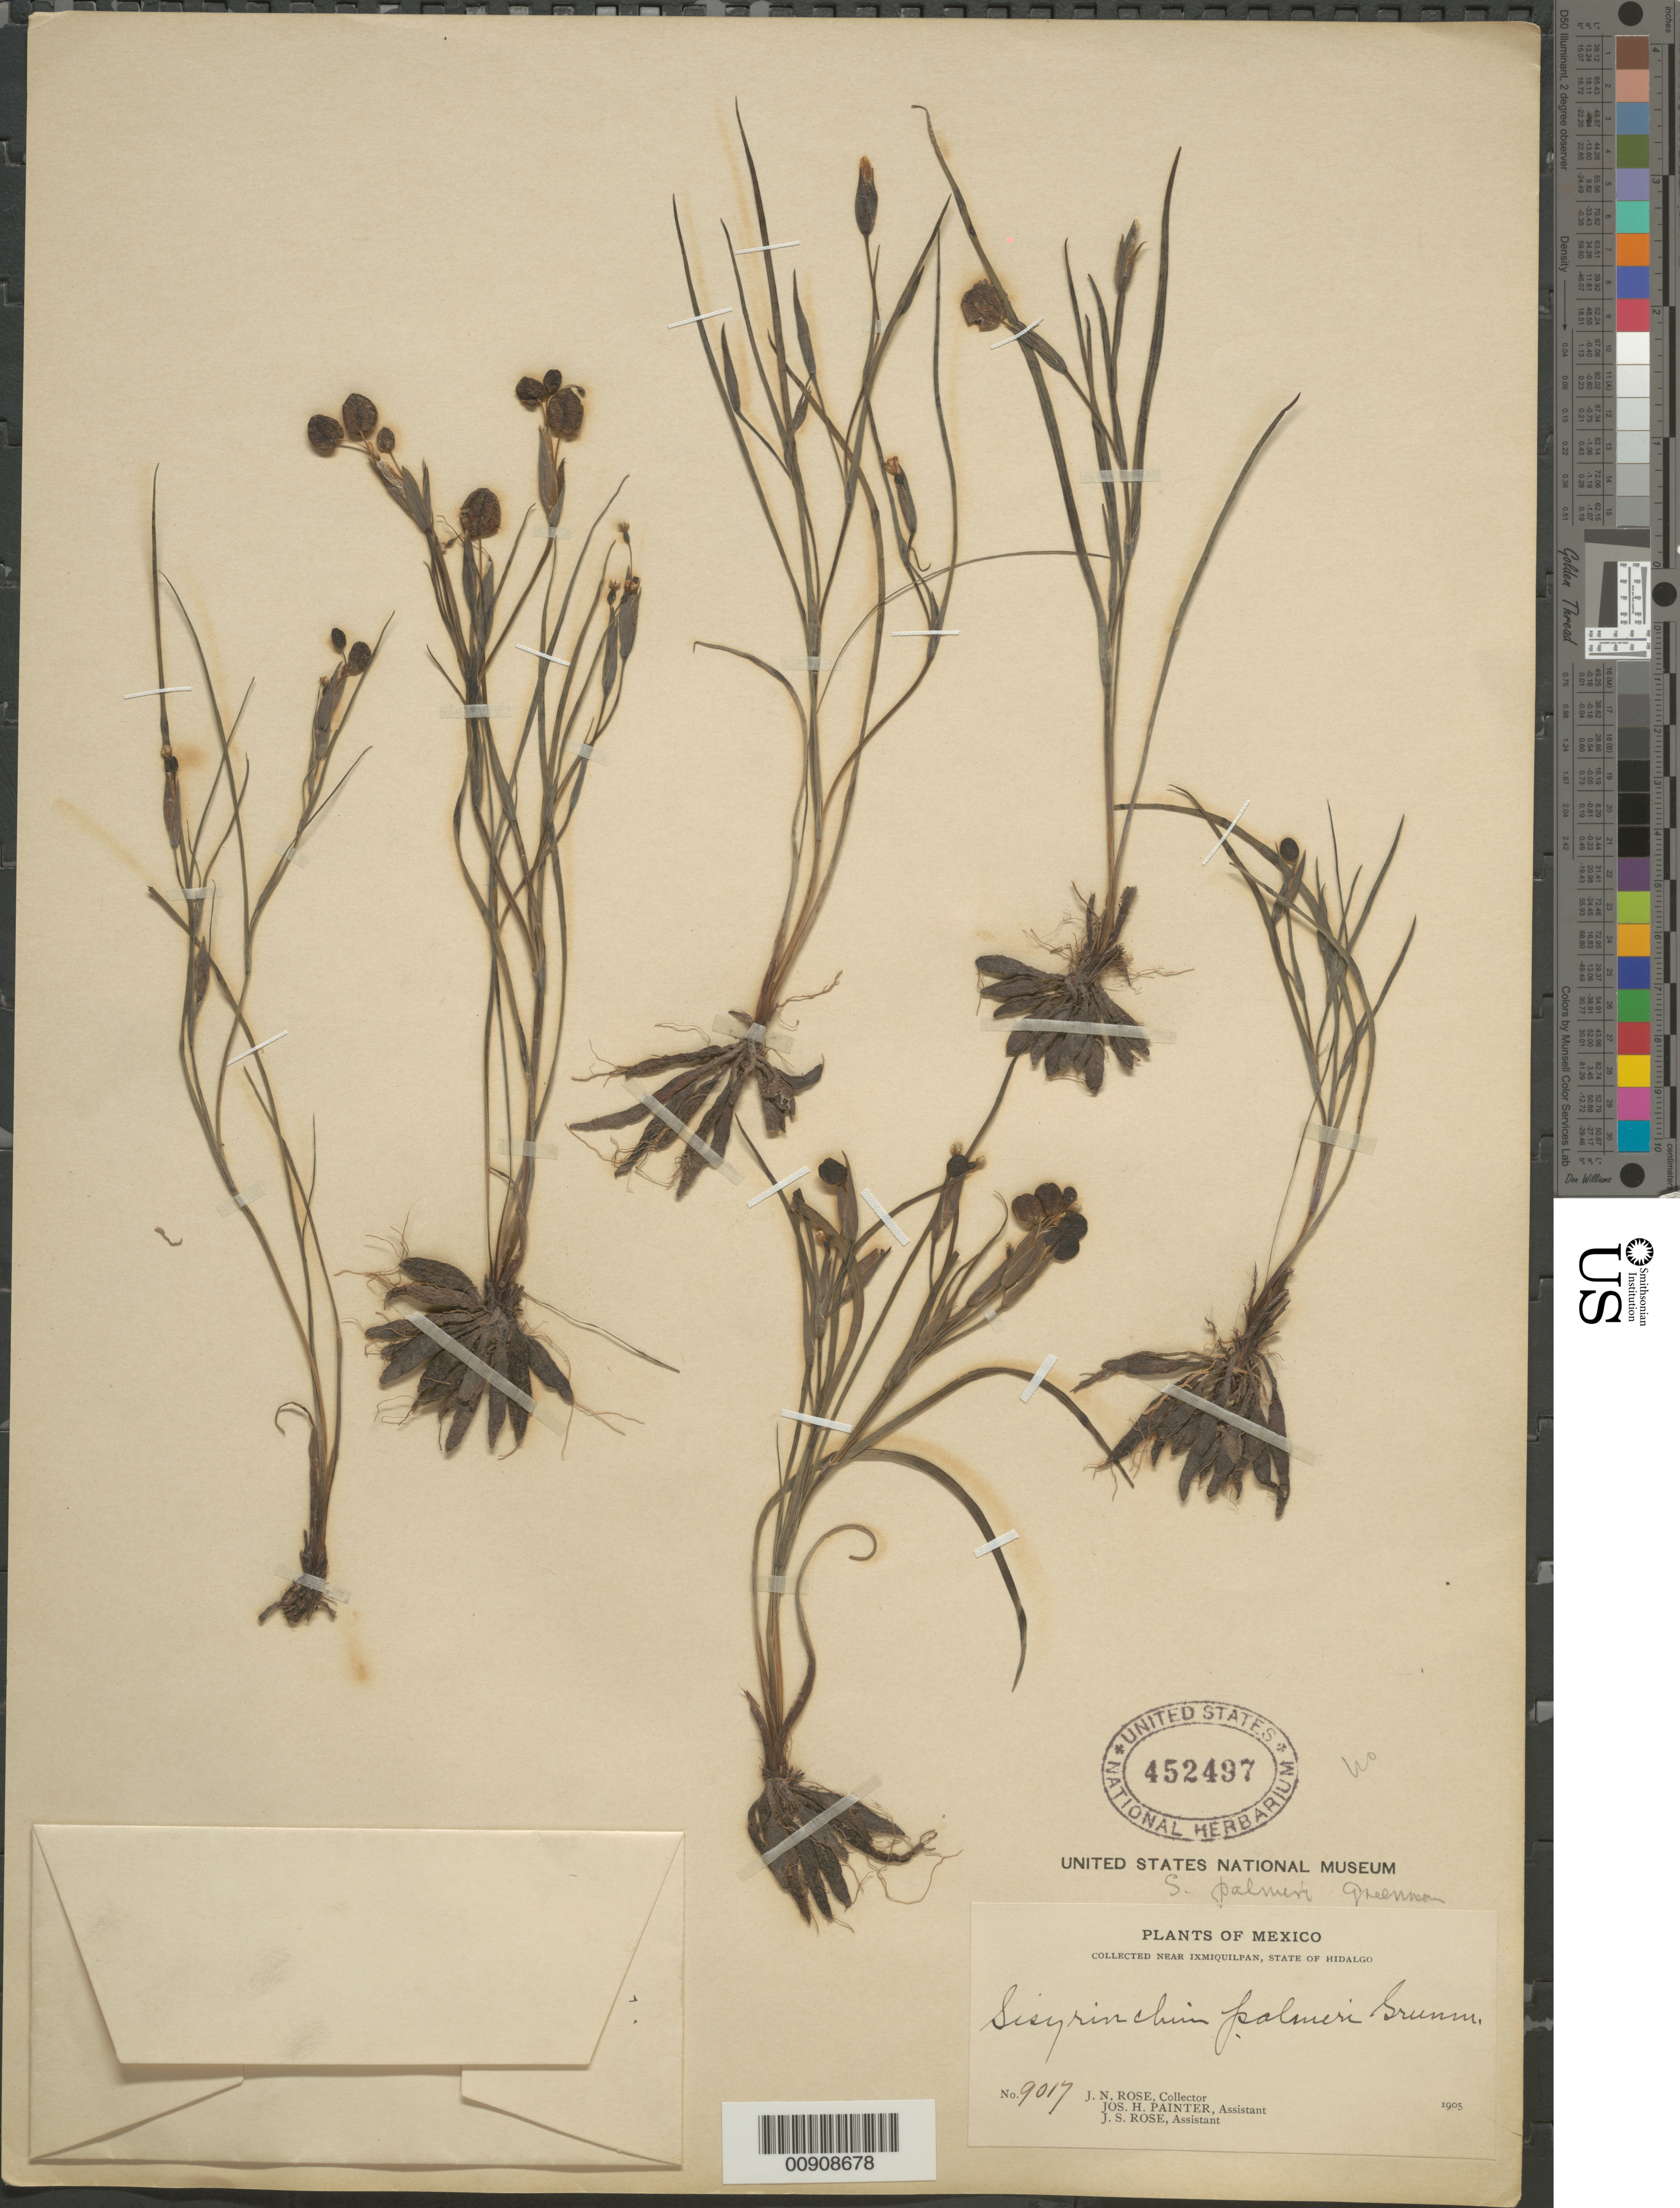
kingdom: Plantae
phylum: Tracheophyta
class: Liliopsida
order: Asparagales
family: Iridaceae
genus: Sisyrinchium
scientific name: Sisyrinchium palmeri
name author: Greenm.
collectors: J. N. Rose, J. H. Painter & J. S. Rose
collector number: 9017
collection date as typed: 1905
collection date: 1905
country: Mexico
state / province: Hidalgo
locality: Near Ixmiquilpan, State of Hidalgo.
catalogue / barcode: US 452497